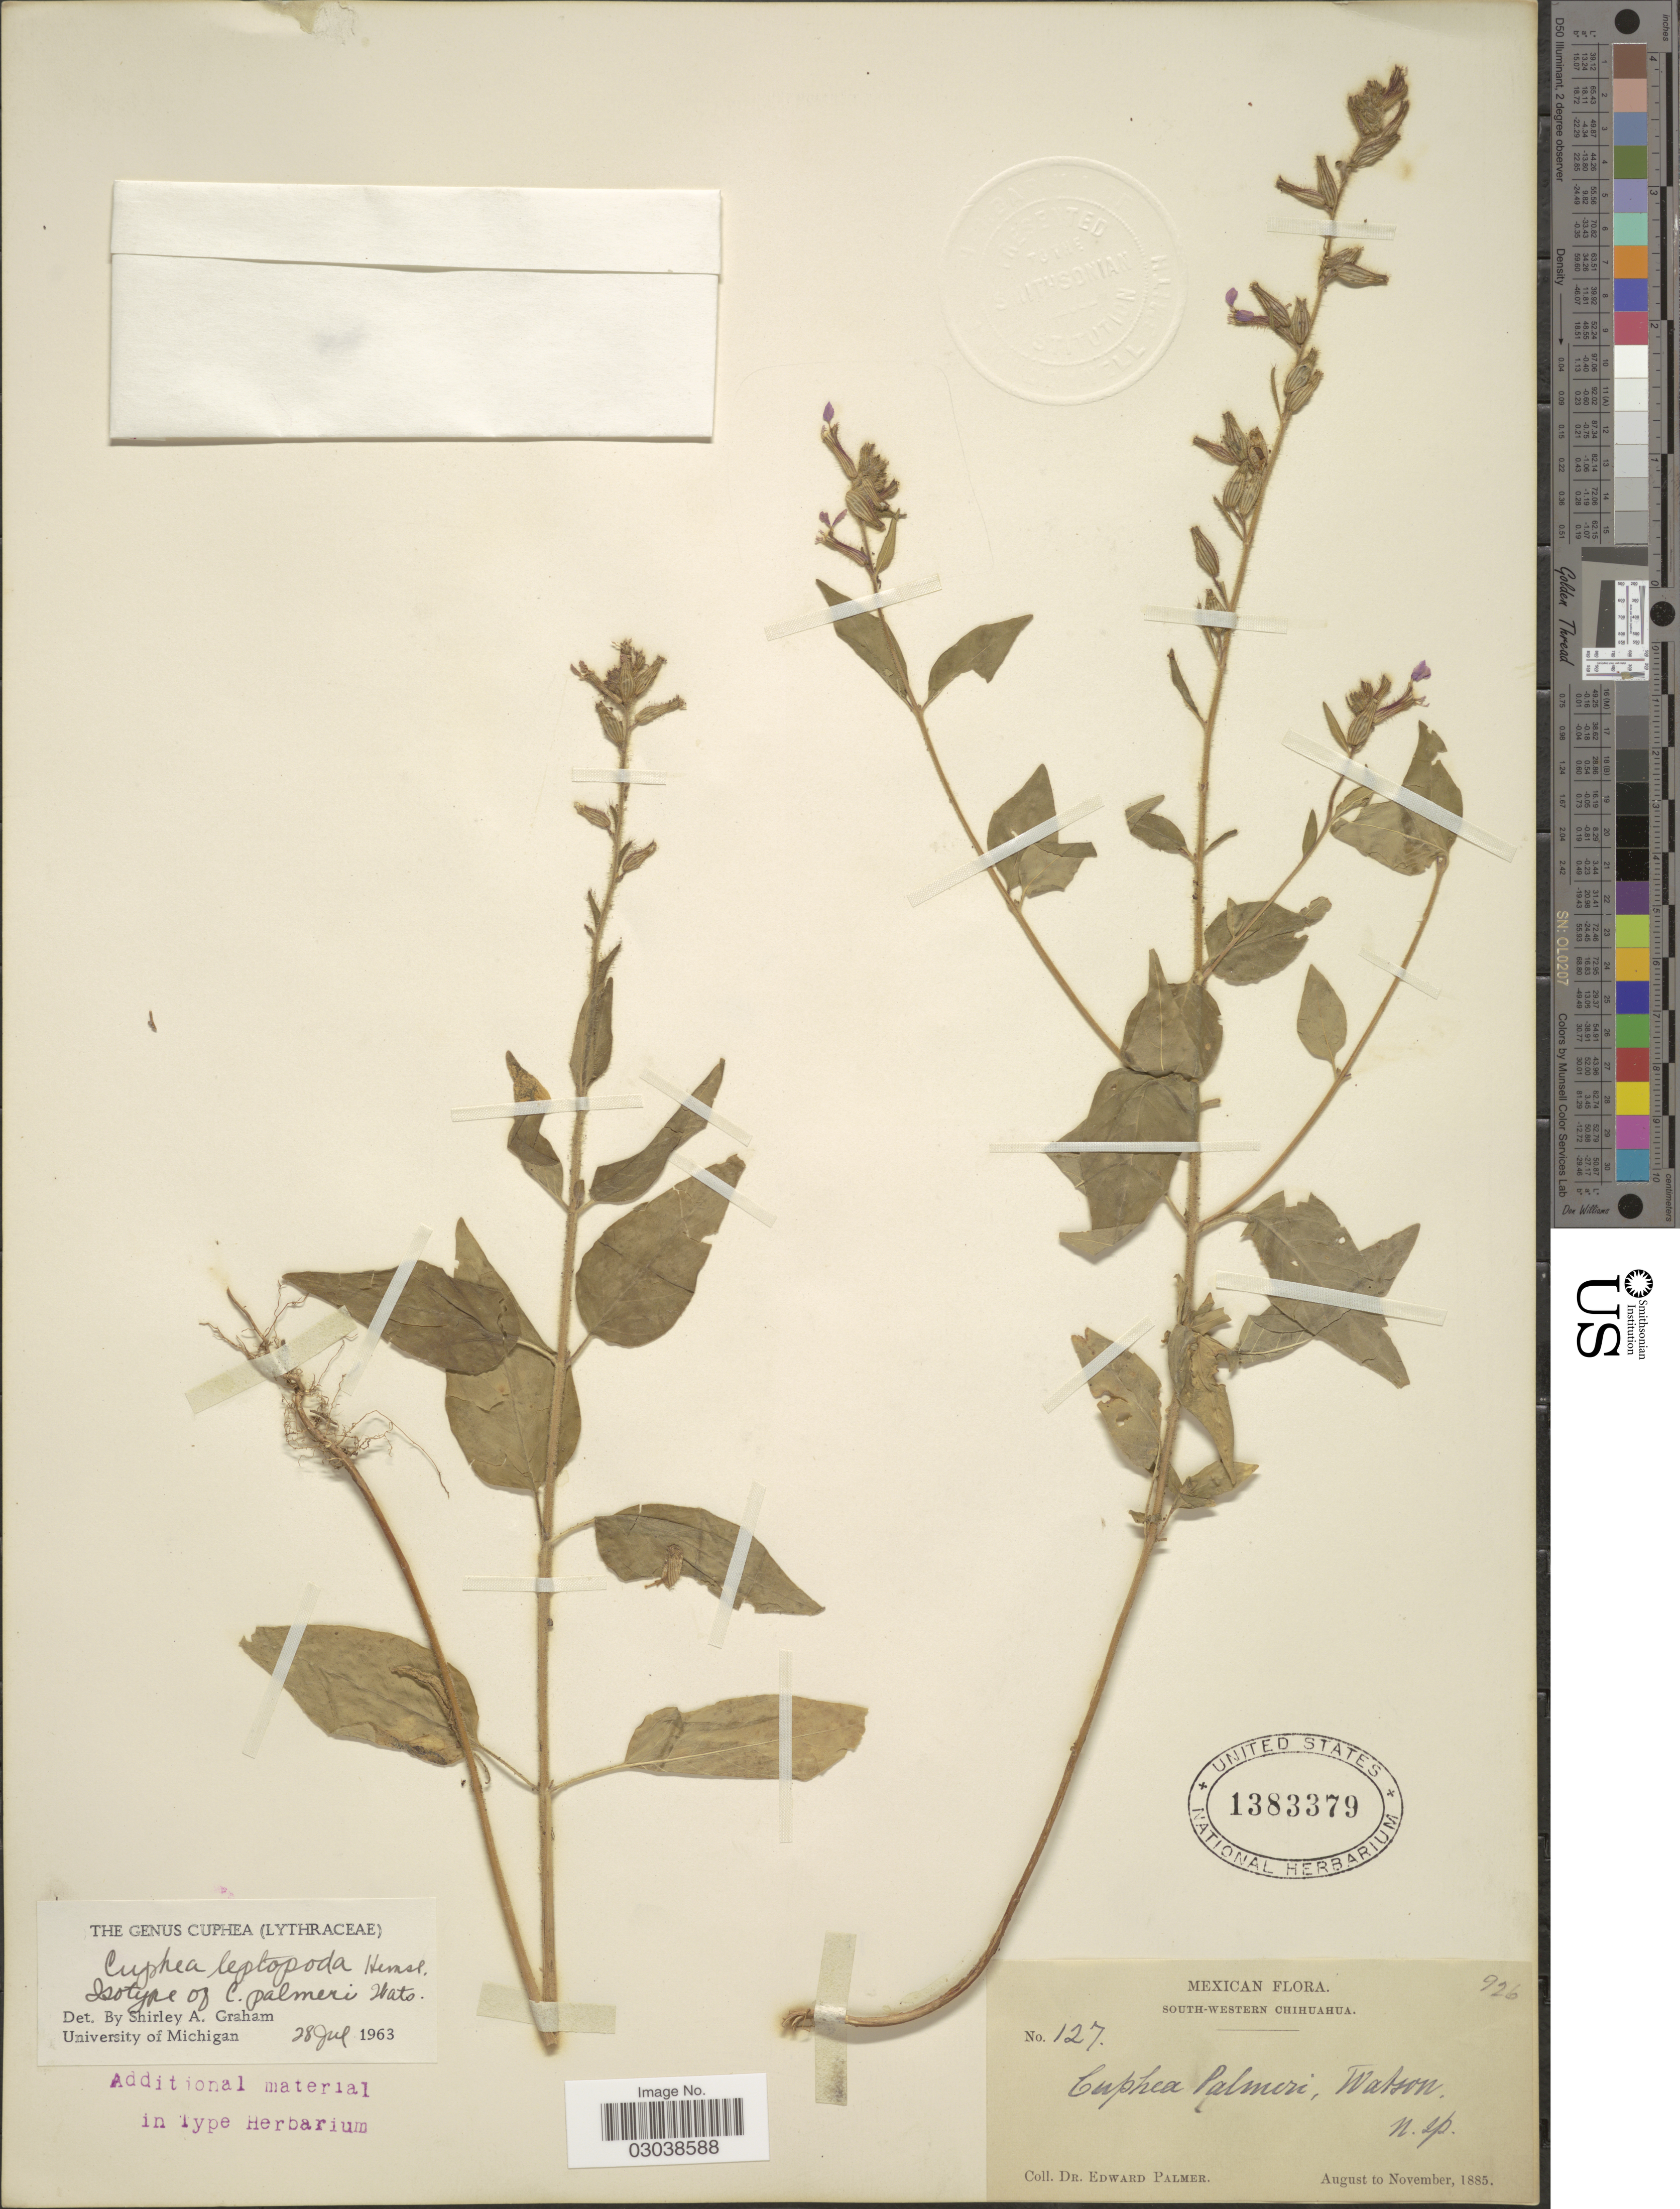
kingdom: Plantae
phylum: Tracheophyta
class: Magnoliopsida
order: Myrtales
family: Lythraceae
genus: Cuphea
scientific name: Cuphea leptopoda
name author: Hemsl.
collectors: E. Palmer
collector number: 127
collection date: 1885-08/1885-11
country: Mexico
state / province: Chihuahua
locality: South-Western Chihuahua.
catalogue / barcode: US 1383379